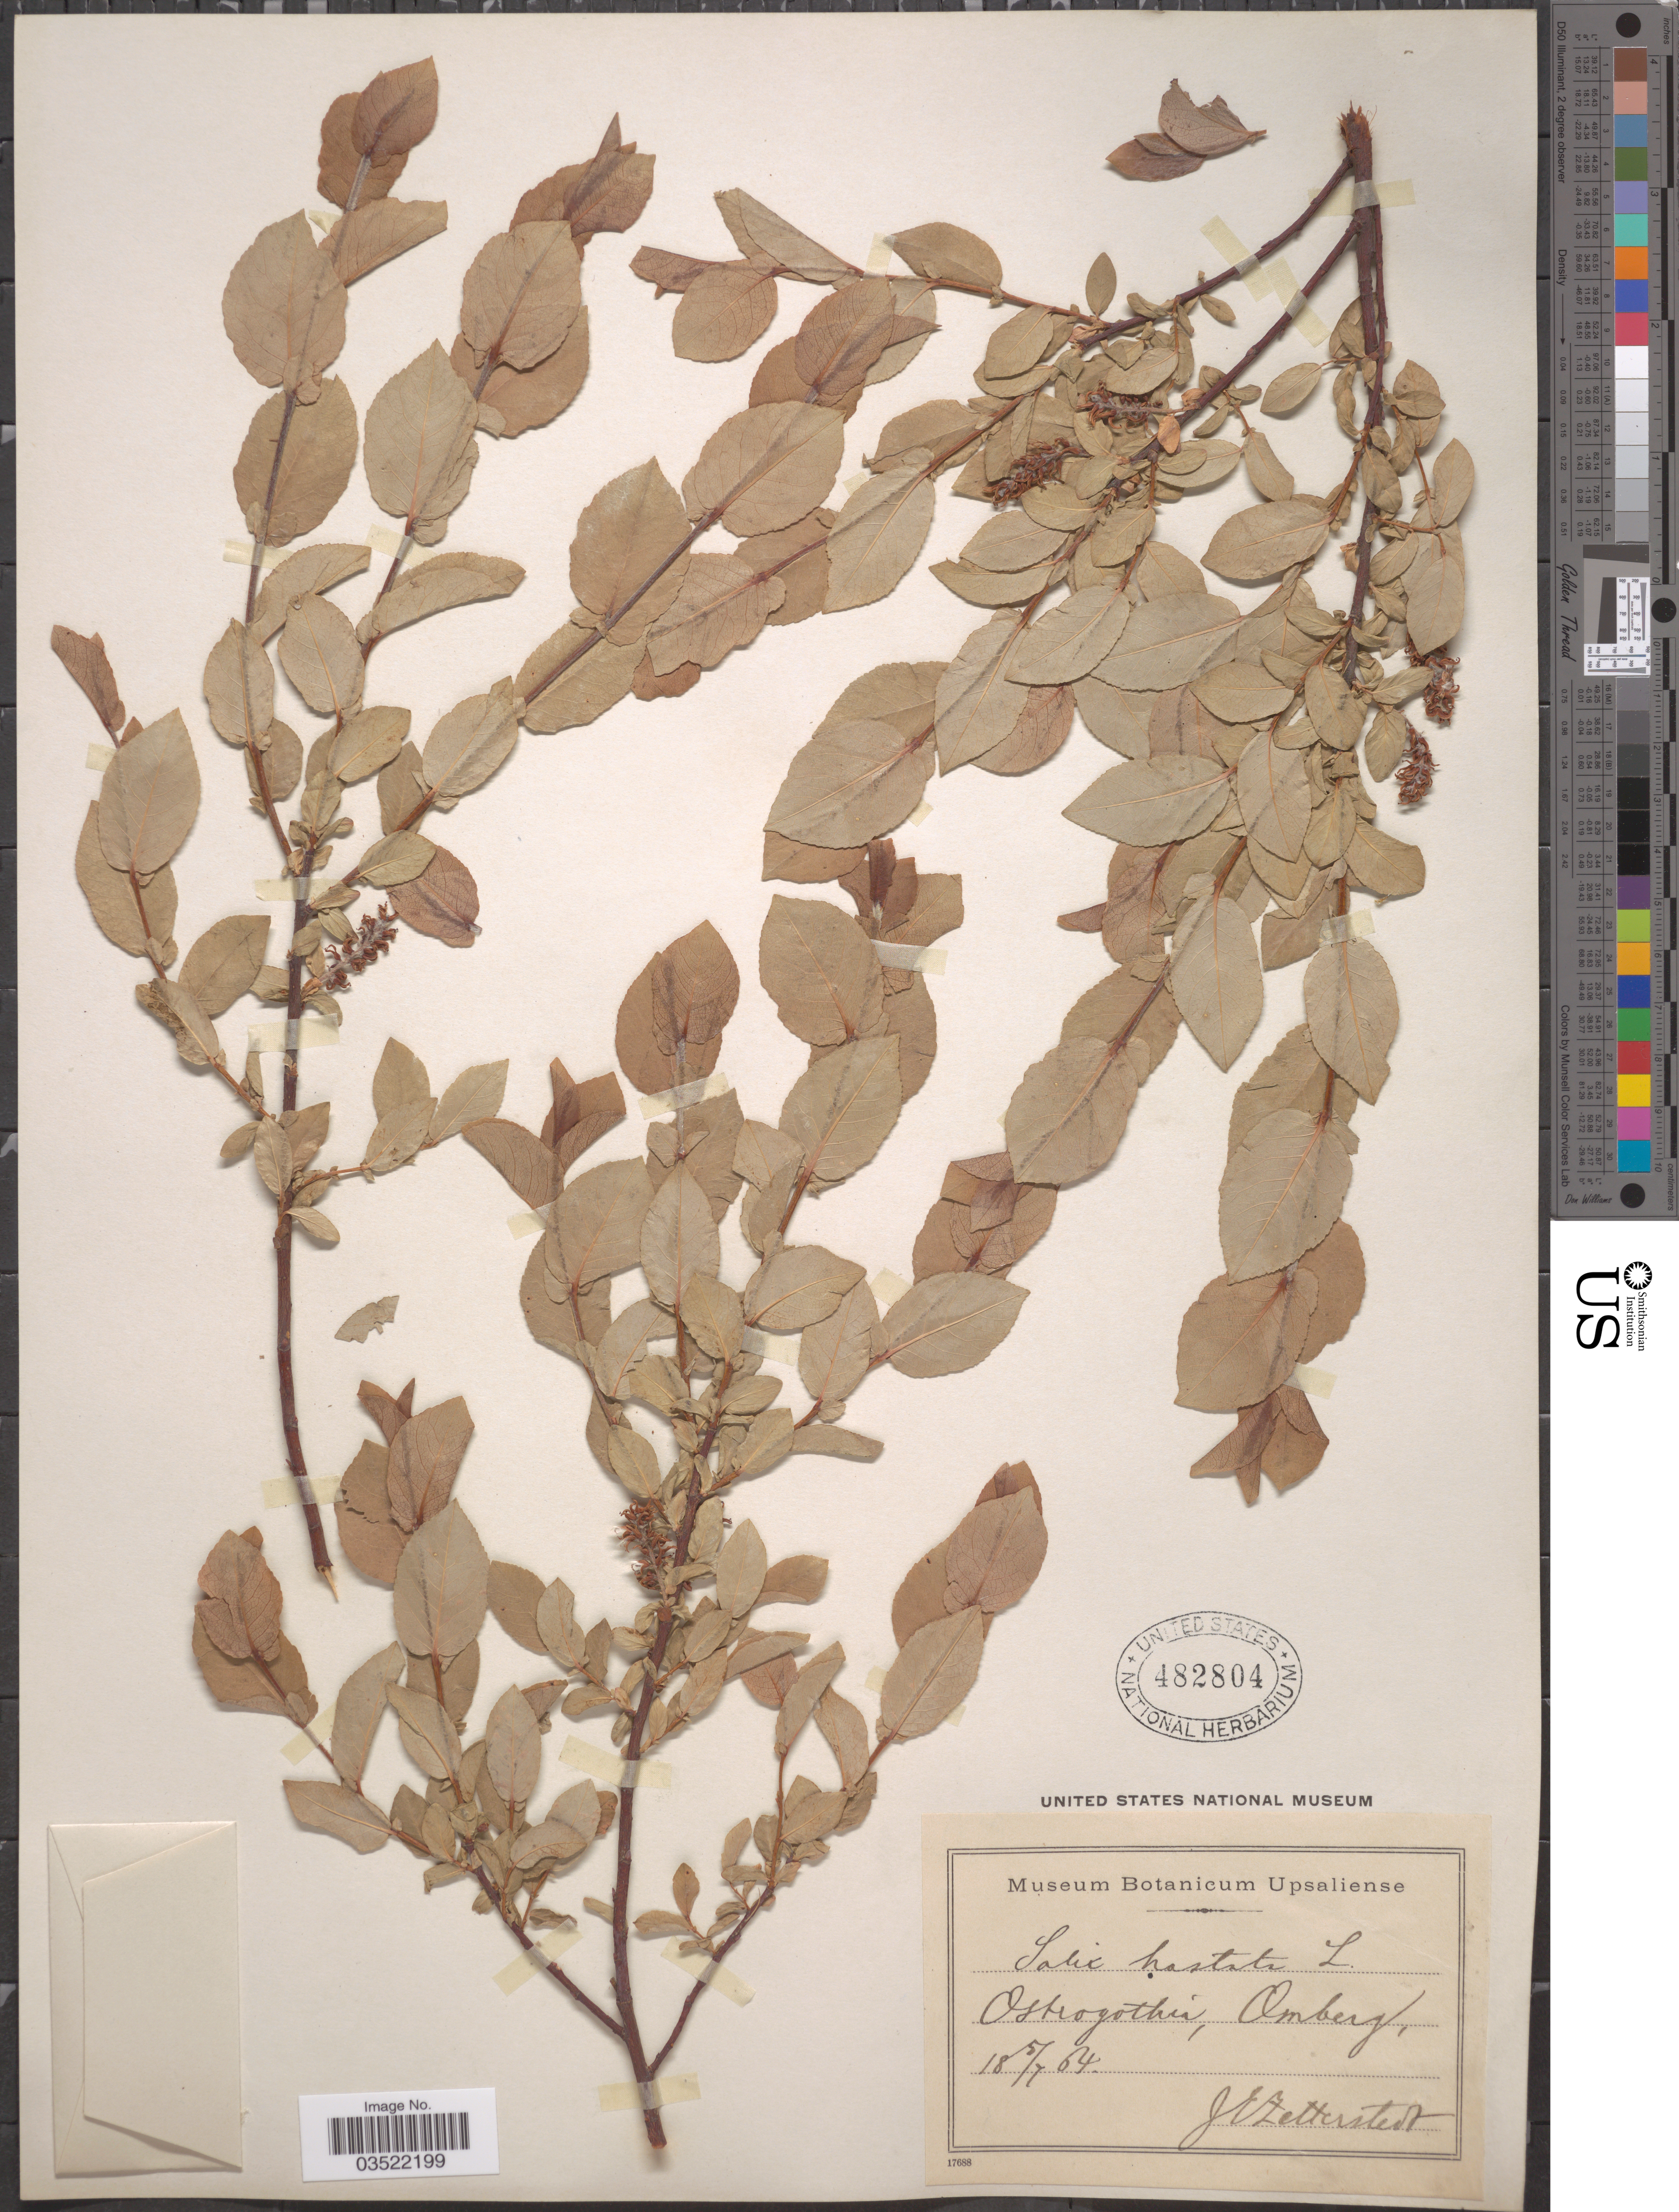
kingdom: Plantae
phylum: Tracheophyta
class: Magnoliopsida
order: Malpighiales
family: Salicaceae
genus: Salix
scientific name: Salix hastata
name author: L.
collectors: J.E. Zetterstedt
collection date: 1864-07-05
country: Sweden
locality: Ostrogothia, Omberg.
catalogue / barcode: US 482804